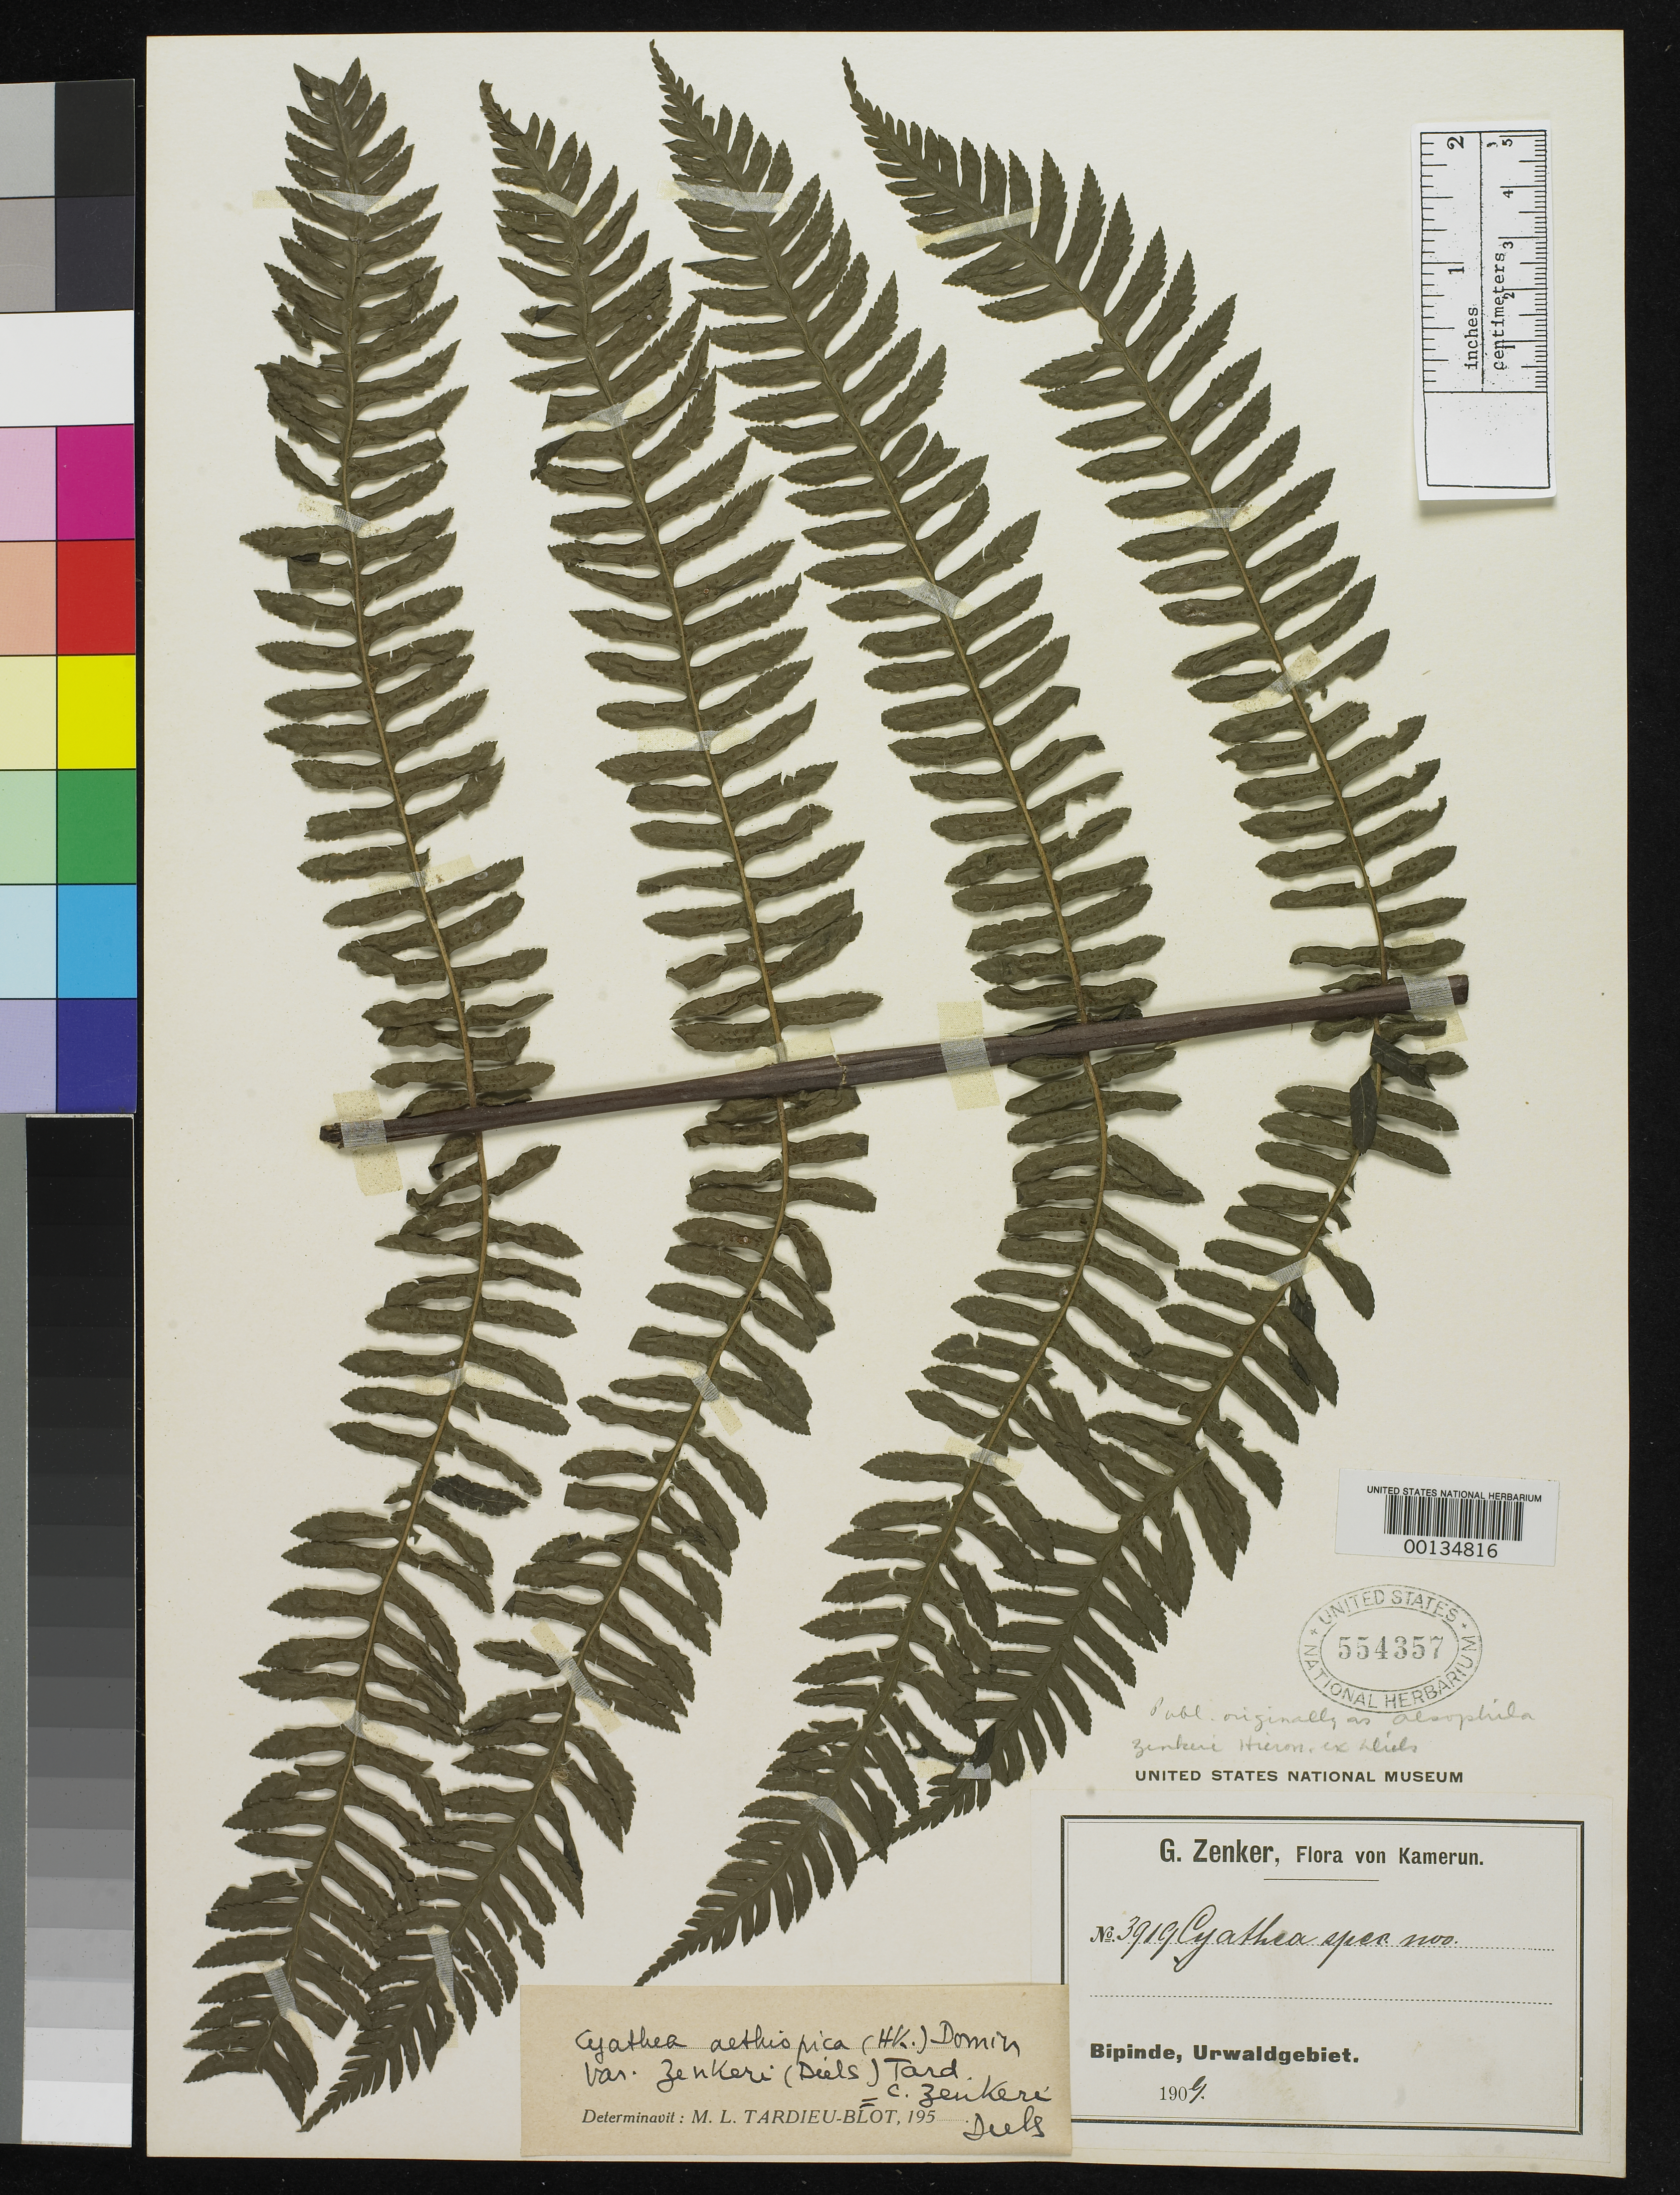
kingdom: Plantae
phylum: Tracheophyta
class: Polypodiopsida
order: Cyatheales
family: Cyatheaceae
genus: Alsophila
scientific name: Alsophila zenkeri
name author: Hieron. ex Diels in Engl. & Prantl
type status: Isotype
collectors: G. A. Zenker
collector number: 3919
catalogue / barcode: US 554357